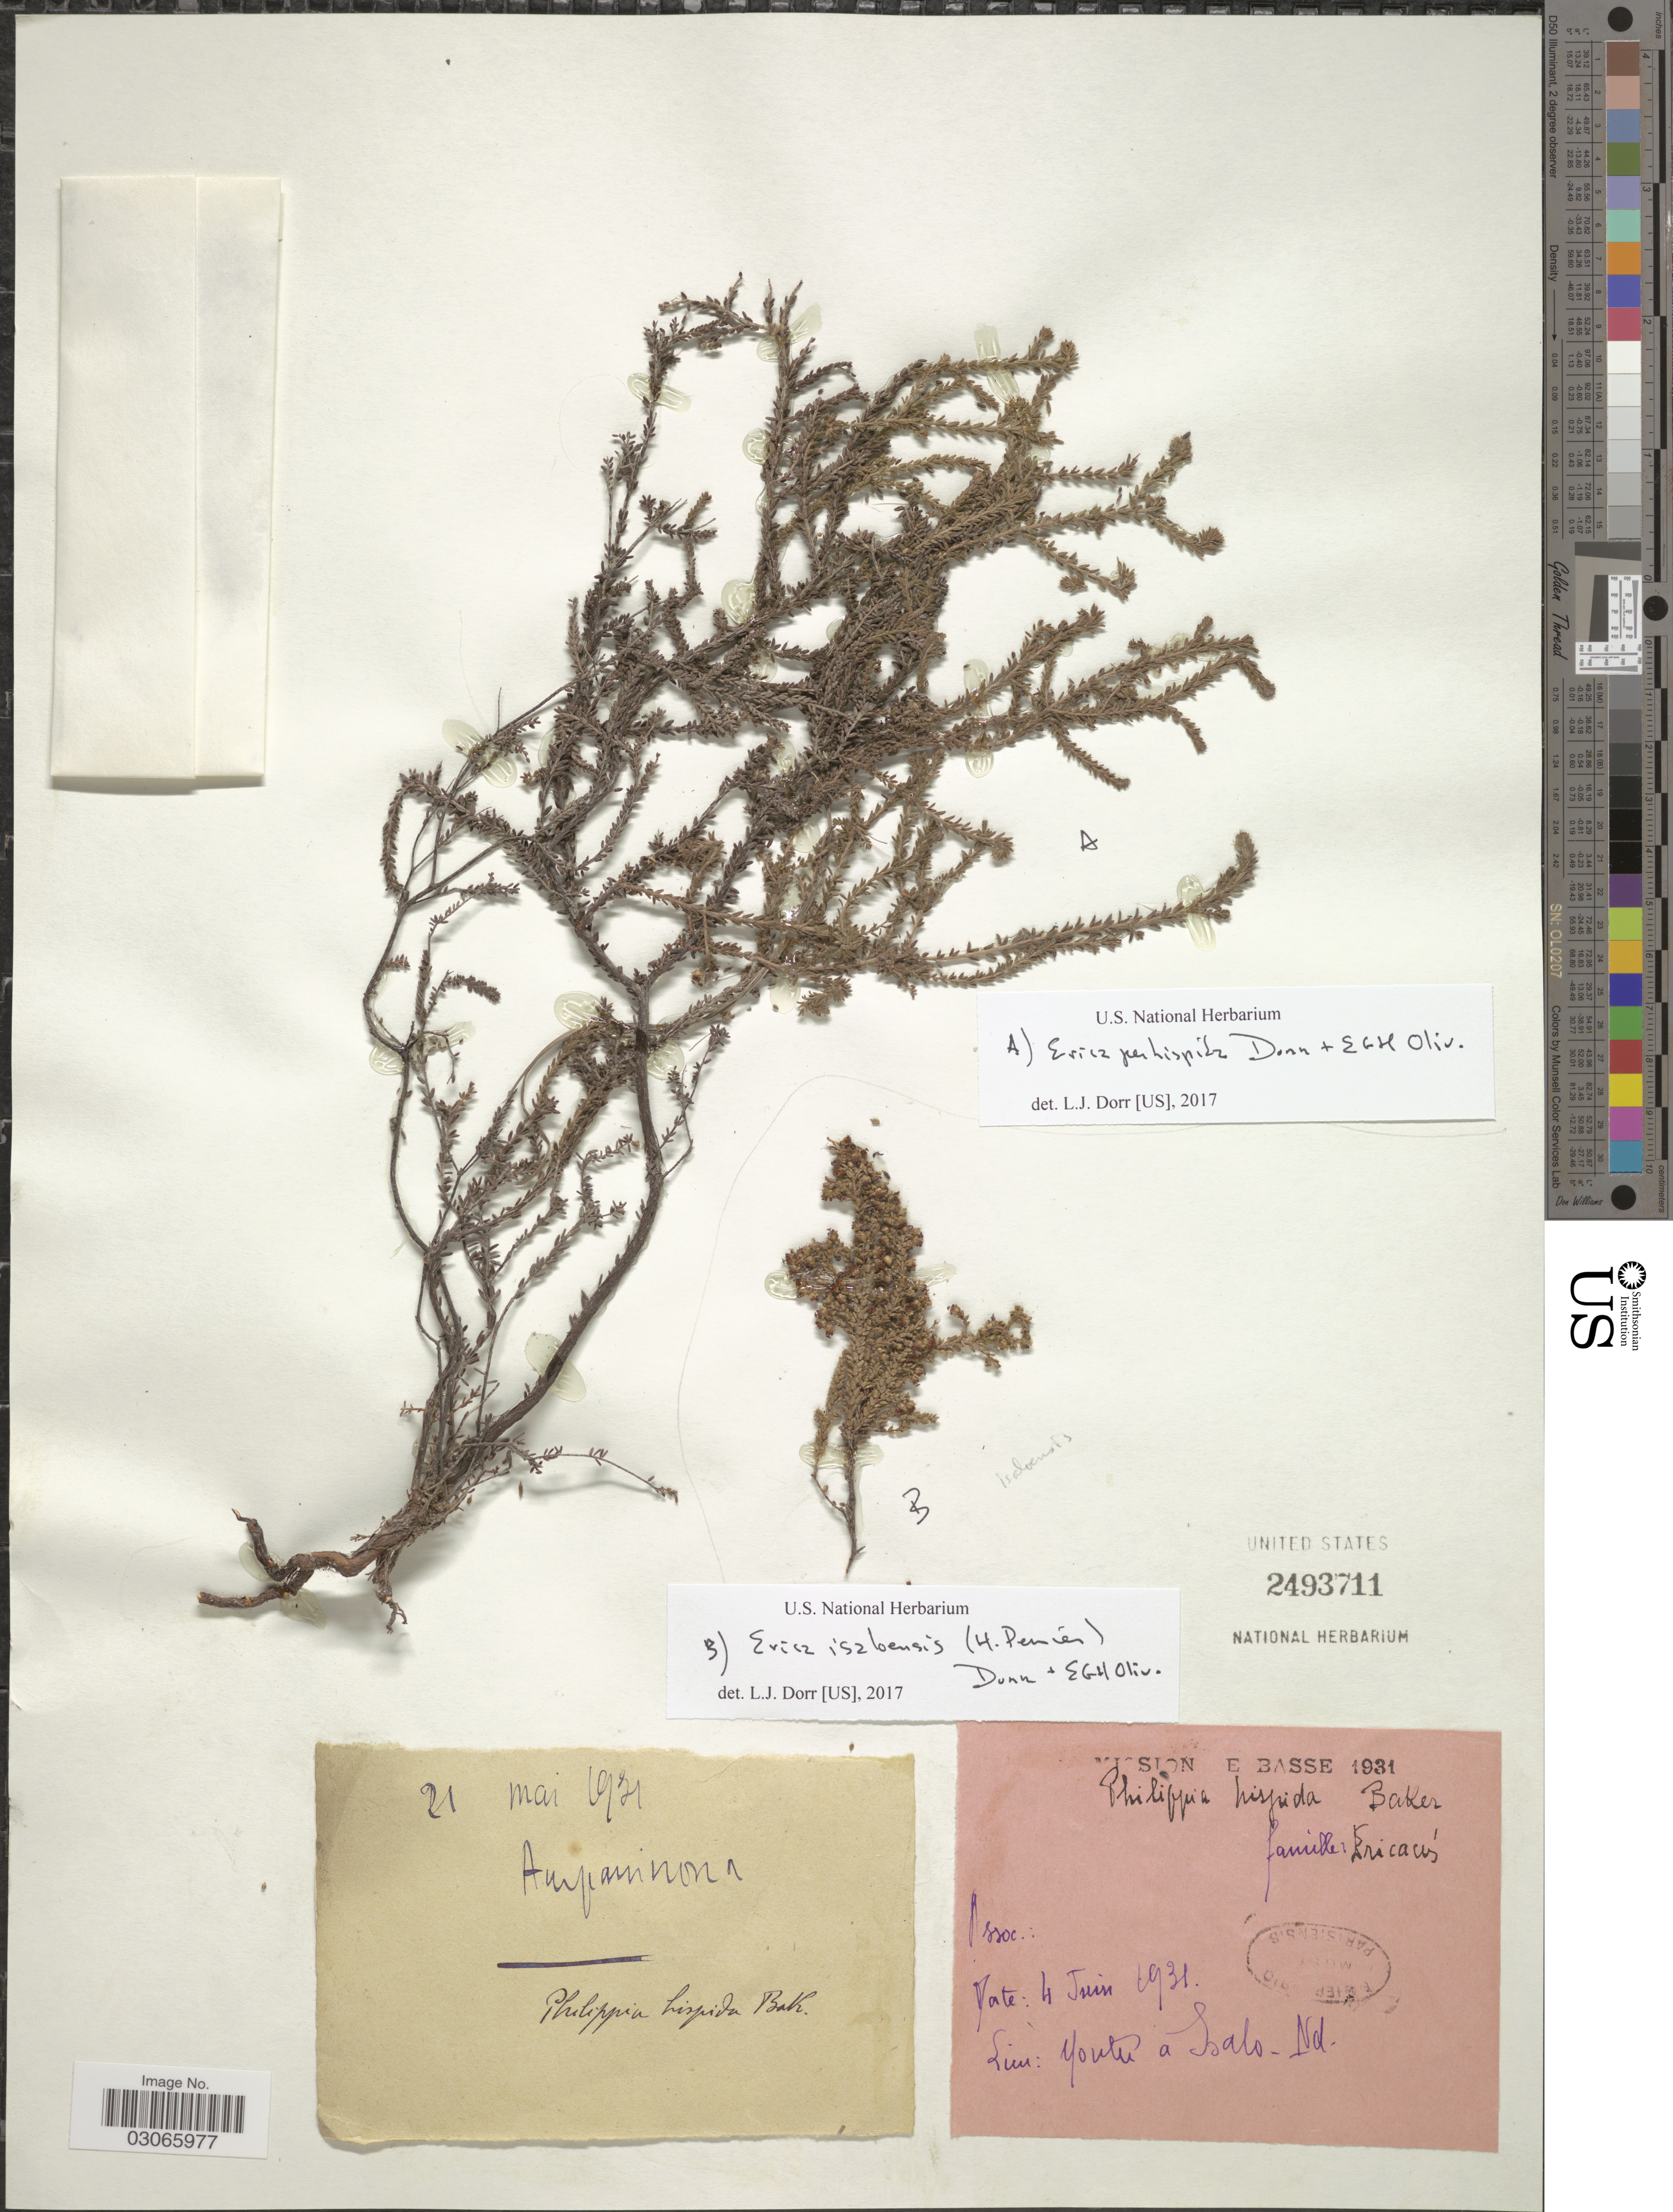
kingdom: Plantae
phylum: Tracheophyta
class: Magnoliopsida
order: Ericales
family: Ericaceae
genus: Erica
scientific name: Erica parkeri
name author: Dorr & E.G.H. Oliv.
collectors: E. Basse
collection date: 1931-05-21/1931-06-04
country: Madagascar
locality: Ampananina. Monte [interpreted] a Isalo - Nd.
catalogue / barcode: US 2493711